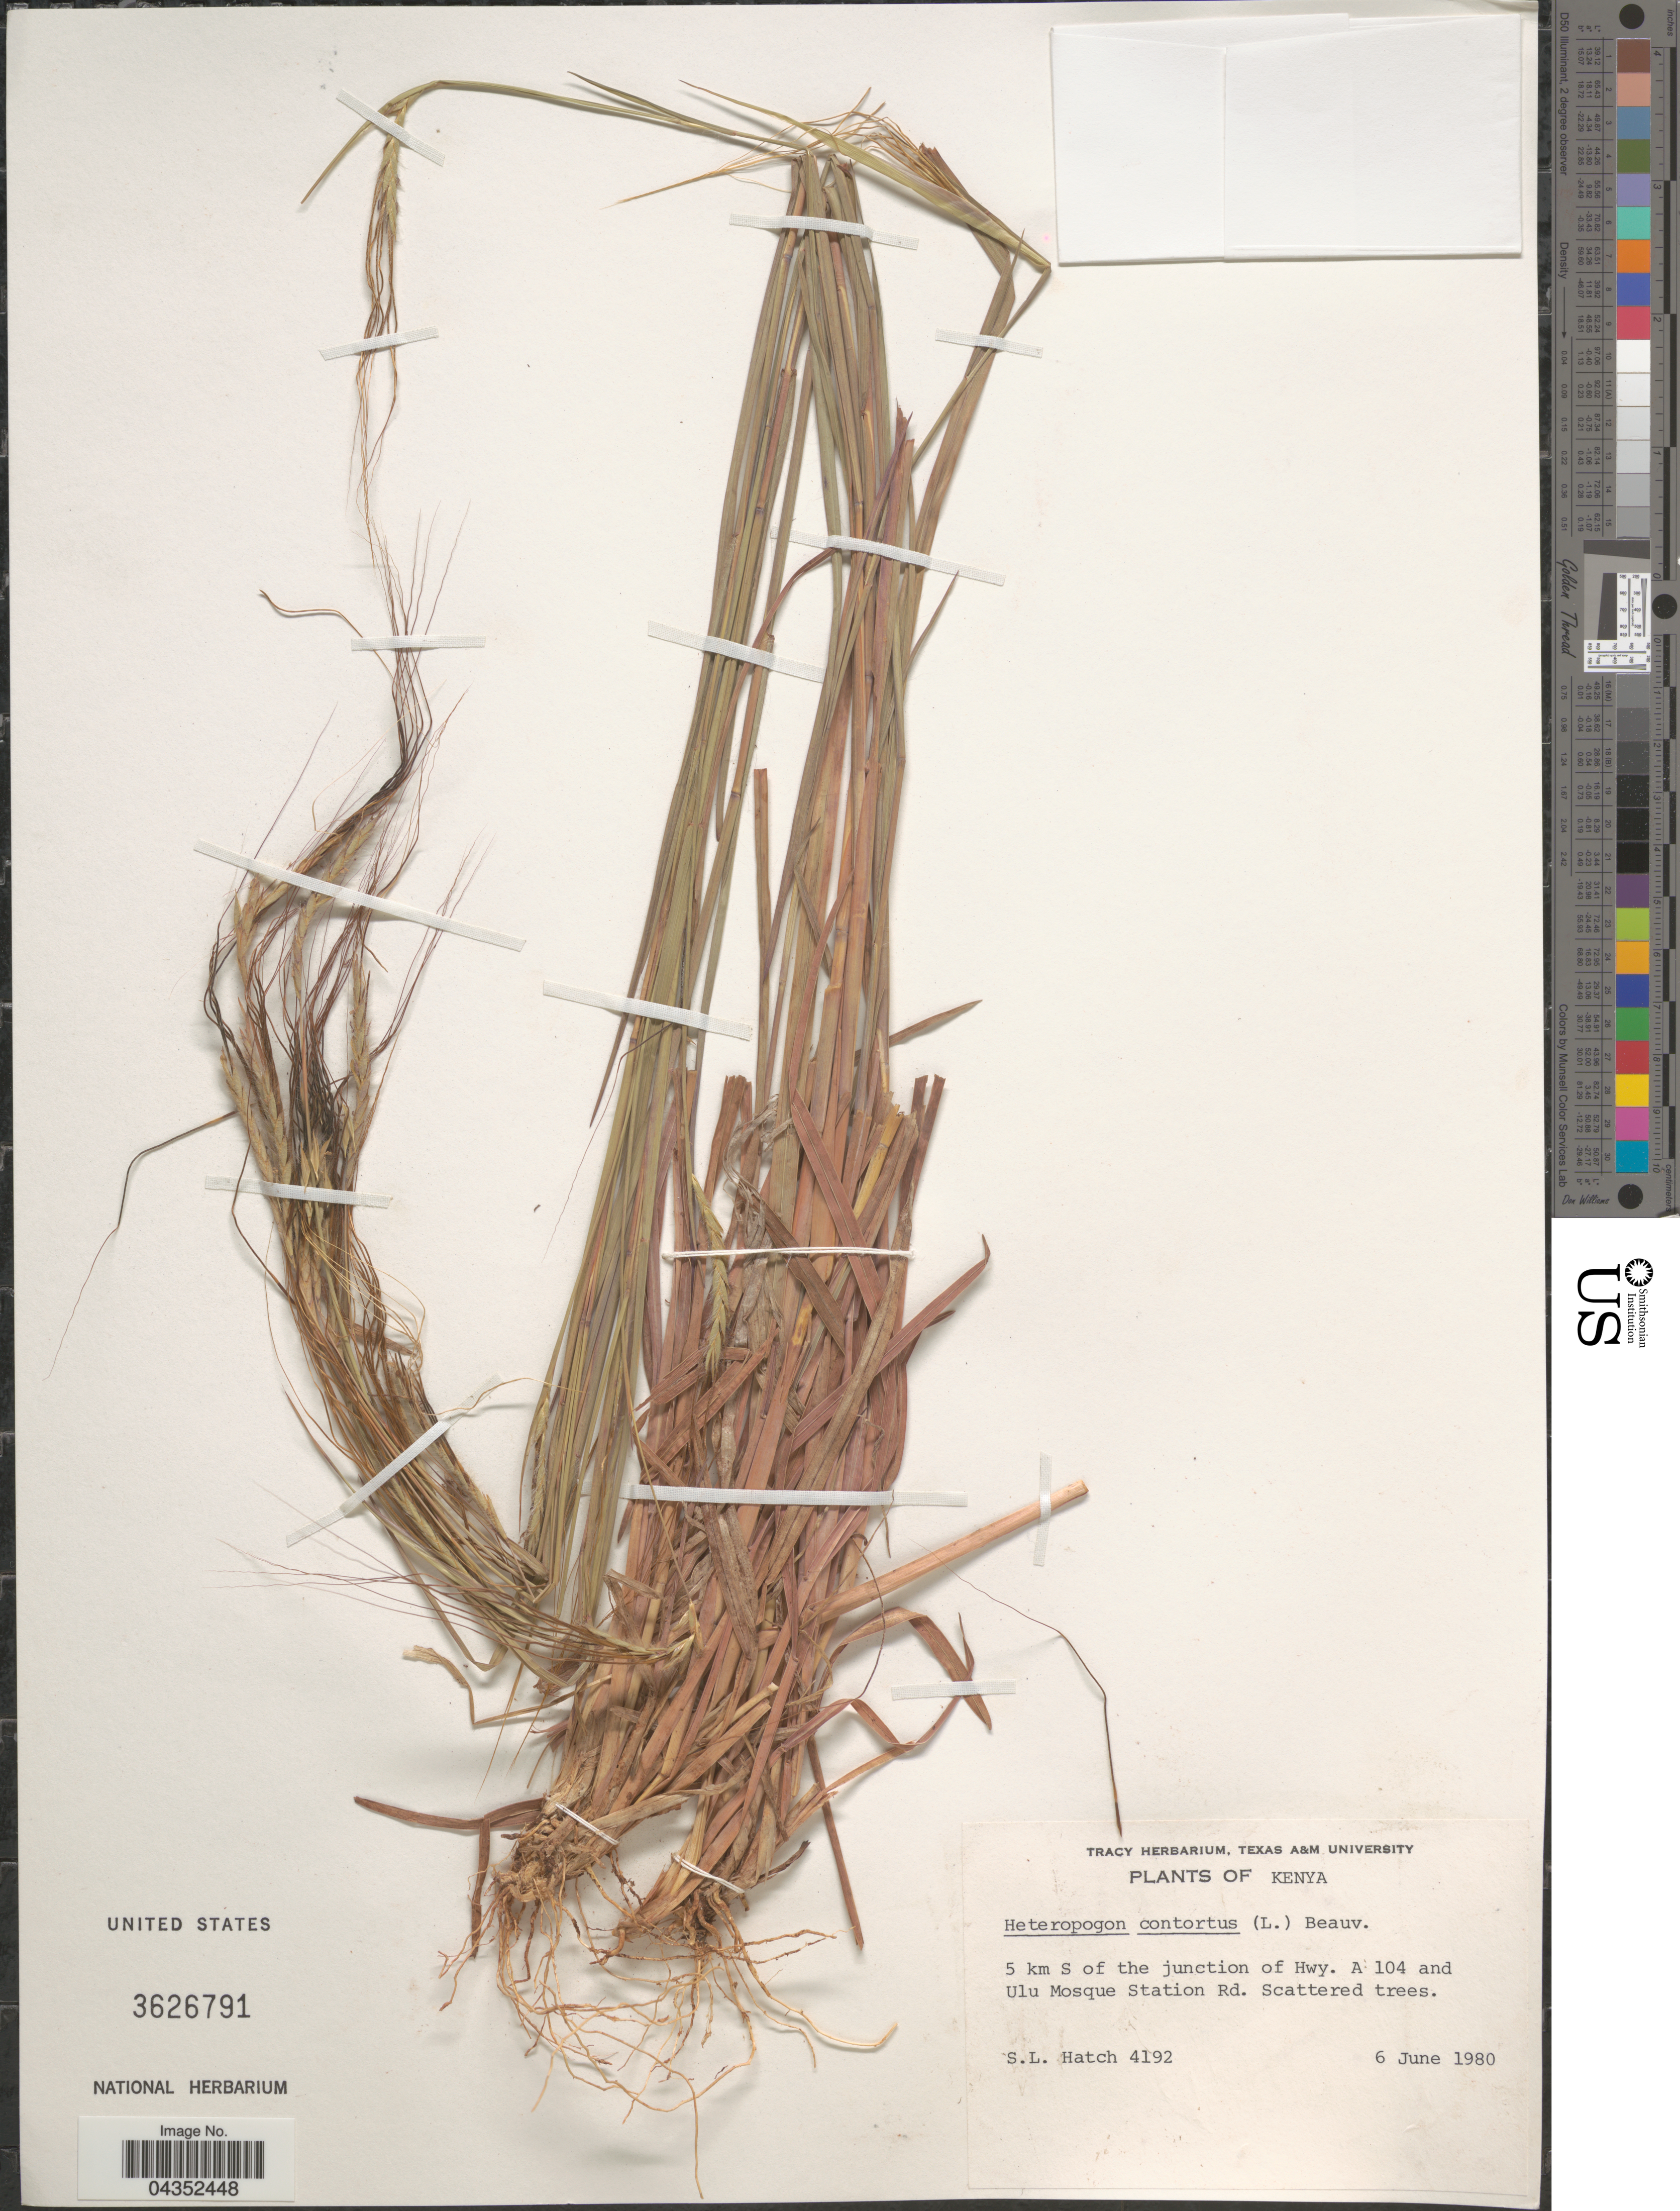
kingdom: Plantae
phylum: Tracheophyta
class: Liliopsida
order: Poales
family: Poaceae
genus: Heteropogon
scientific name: Heteropogon contortus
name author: (L.) P. Beauv. ex Roem. & Schult.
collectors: S. Hatch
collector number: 4192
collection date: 1980-06-06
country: Kenya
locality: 5 km S of the junction of Hwy. A 104 and Ulu Mosque Station Rd.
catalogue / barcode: US 3626791